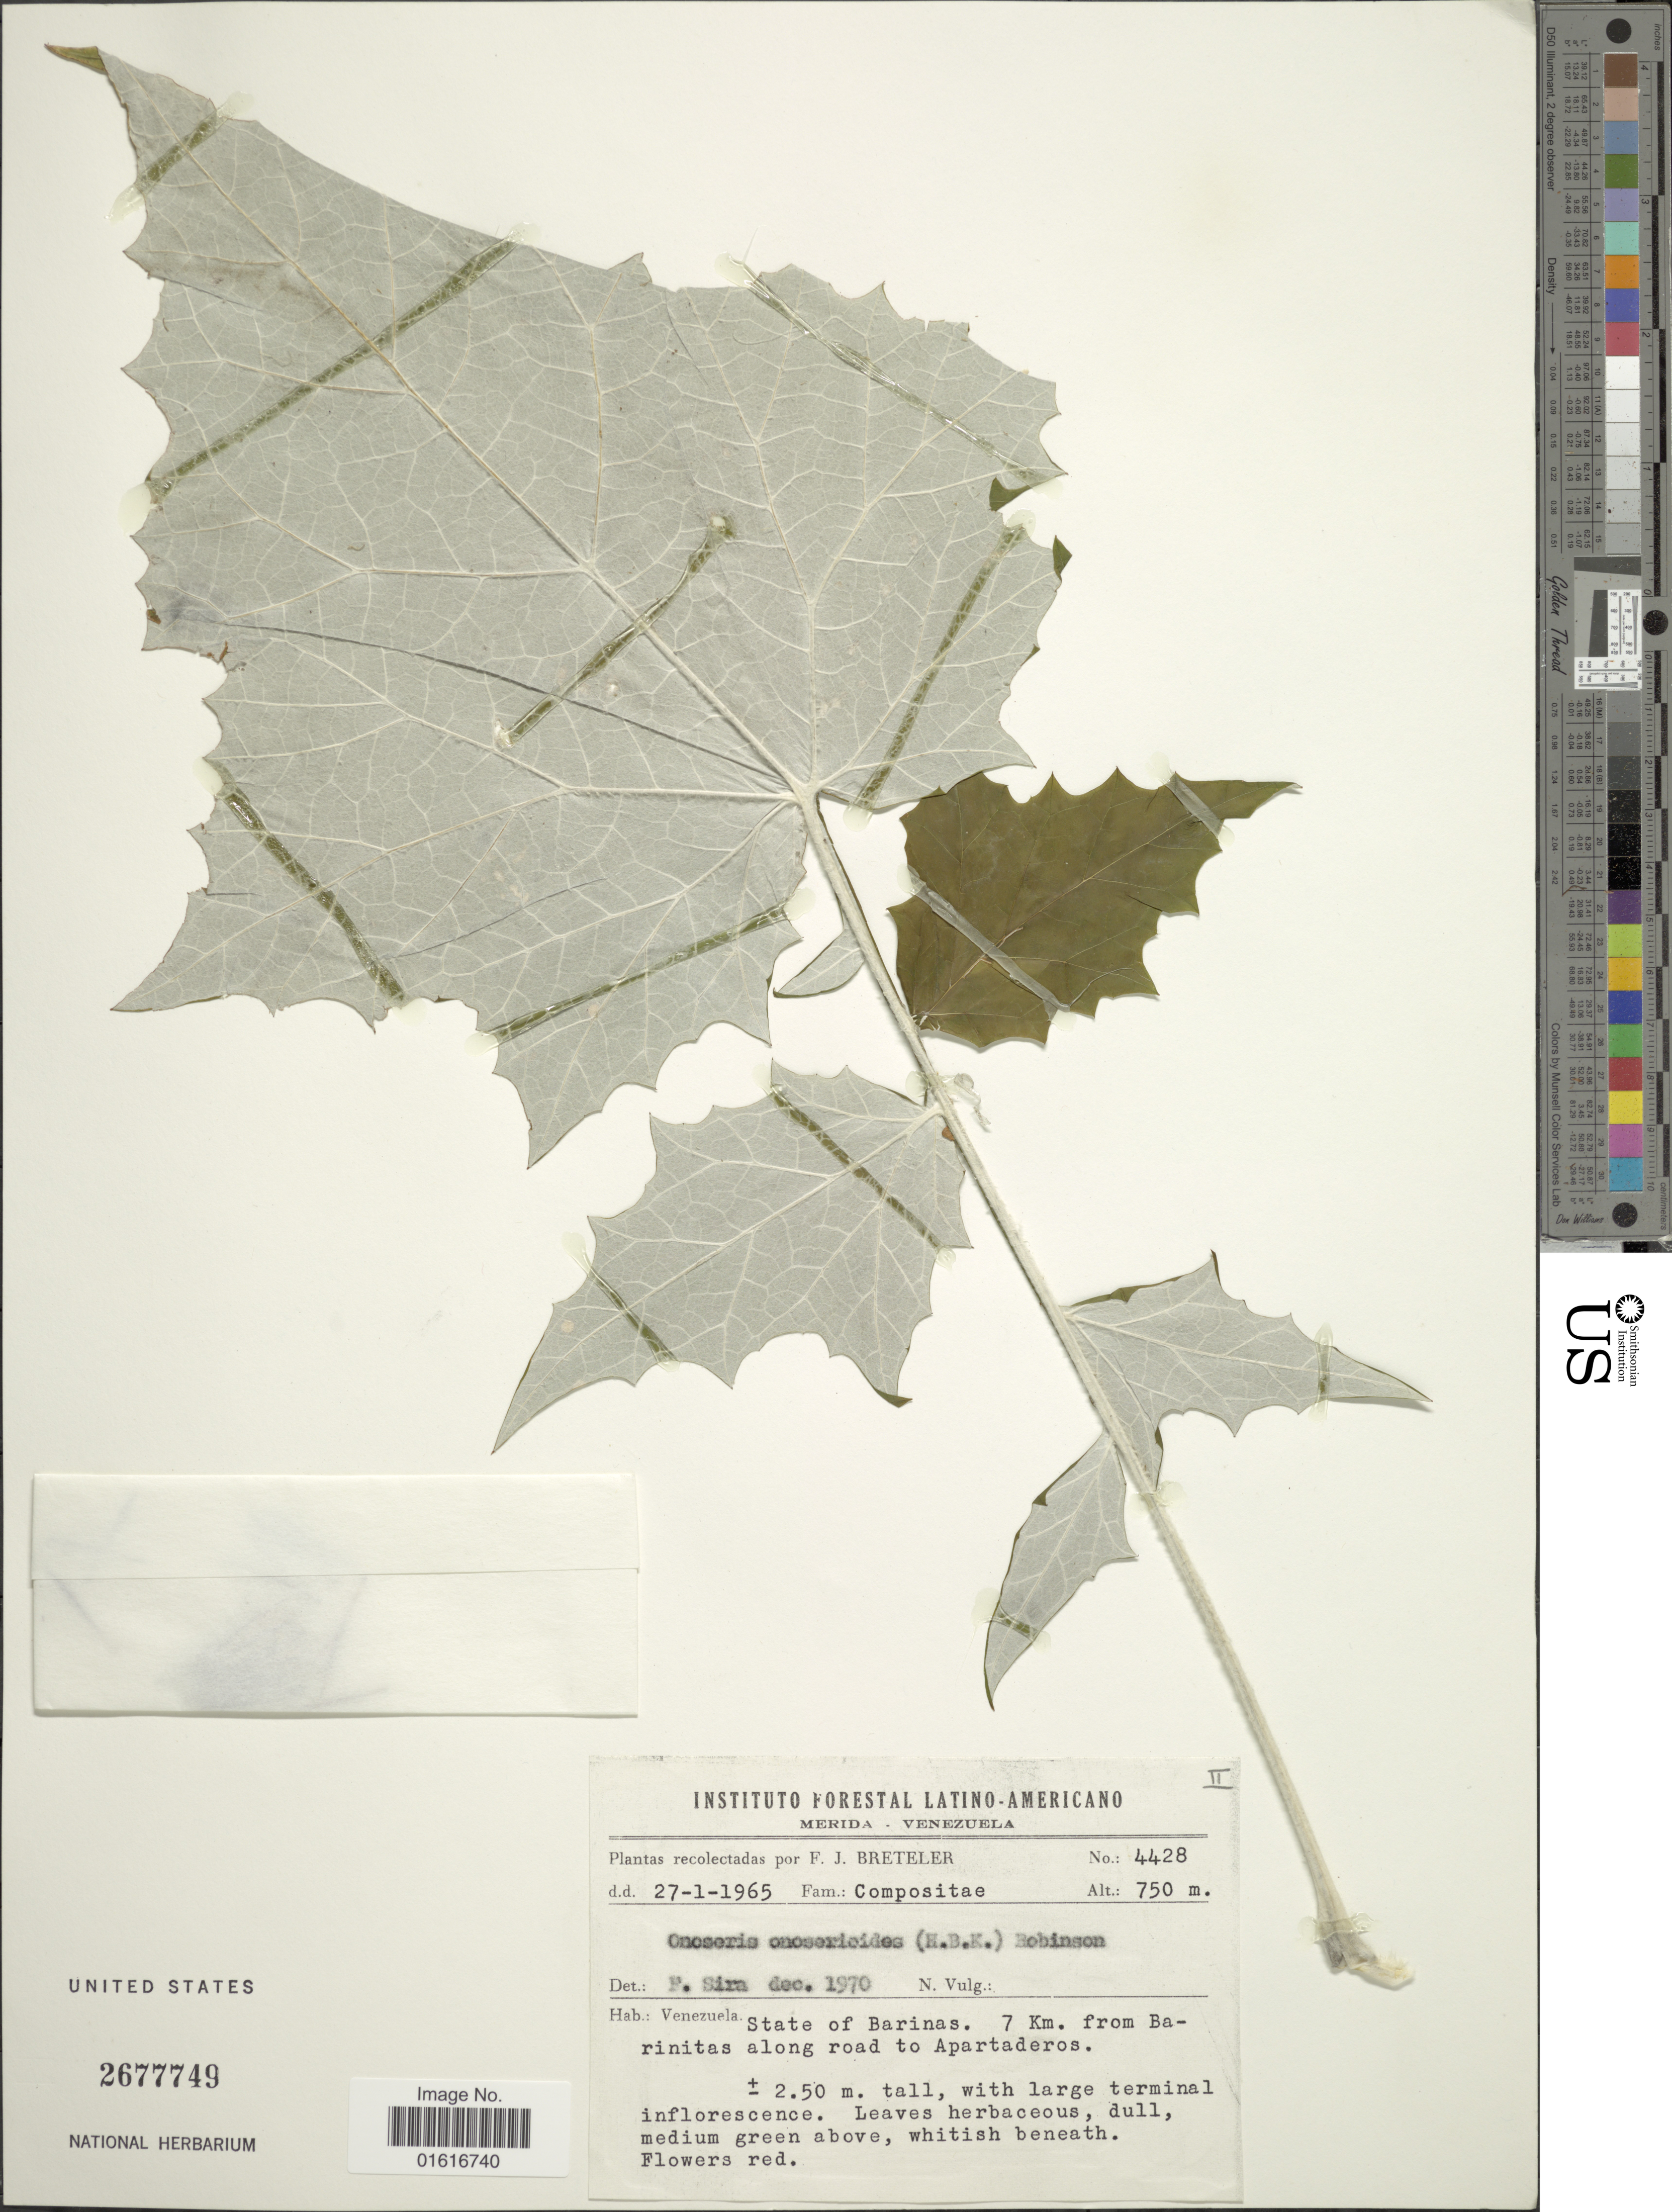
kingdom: Plantae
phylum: Tracheophyta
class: Magnoliopsida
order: Asterales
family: Asteraceae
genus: Onoseris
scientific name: Onoseris onoseroides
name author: (Kunth) B.L. Rob.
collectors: F. J. Breteler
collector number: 4428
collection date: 1965-01-27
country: Venezuela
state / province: Barinas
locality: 7 km from Barinitas along road to Apartaderos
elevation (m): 750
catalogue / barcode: US 2677749